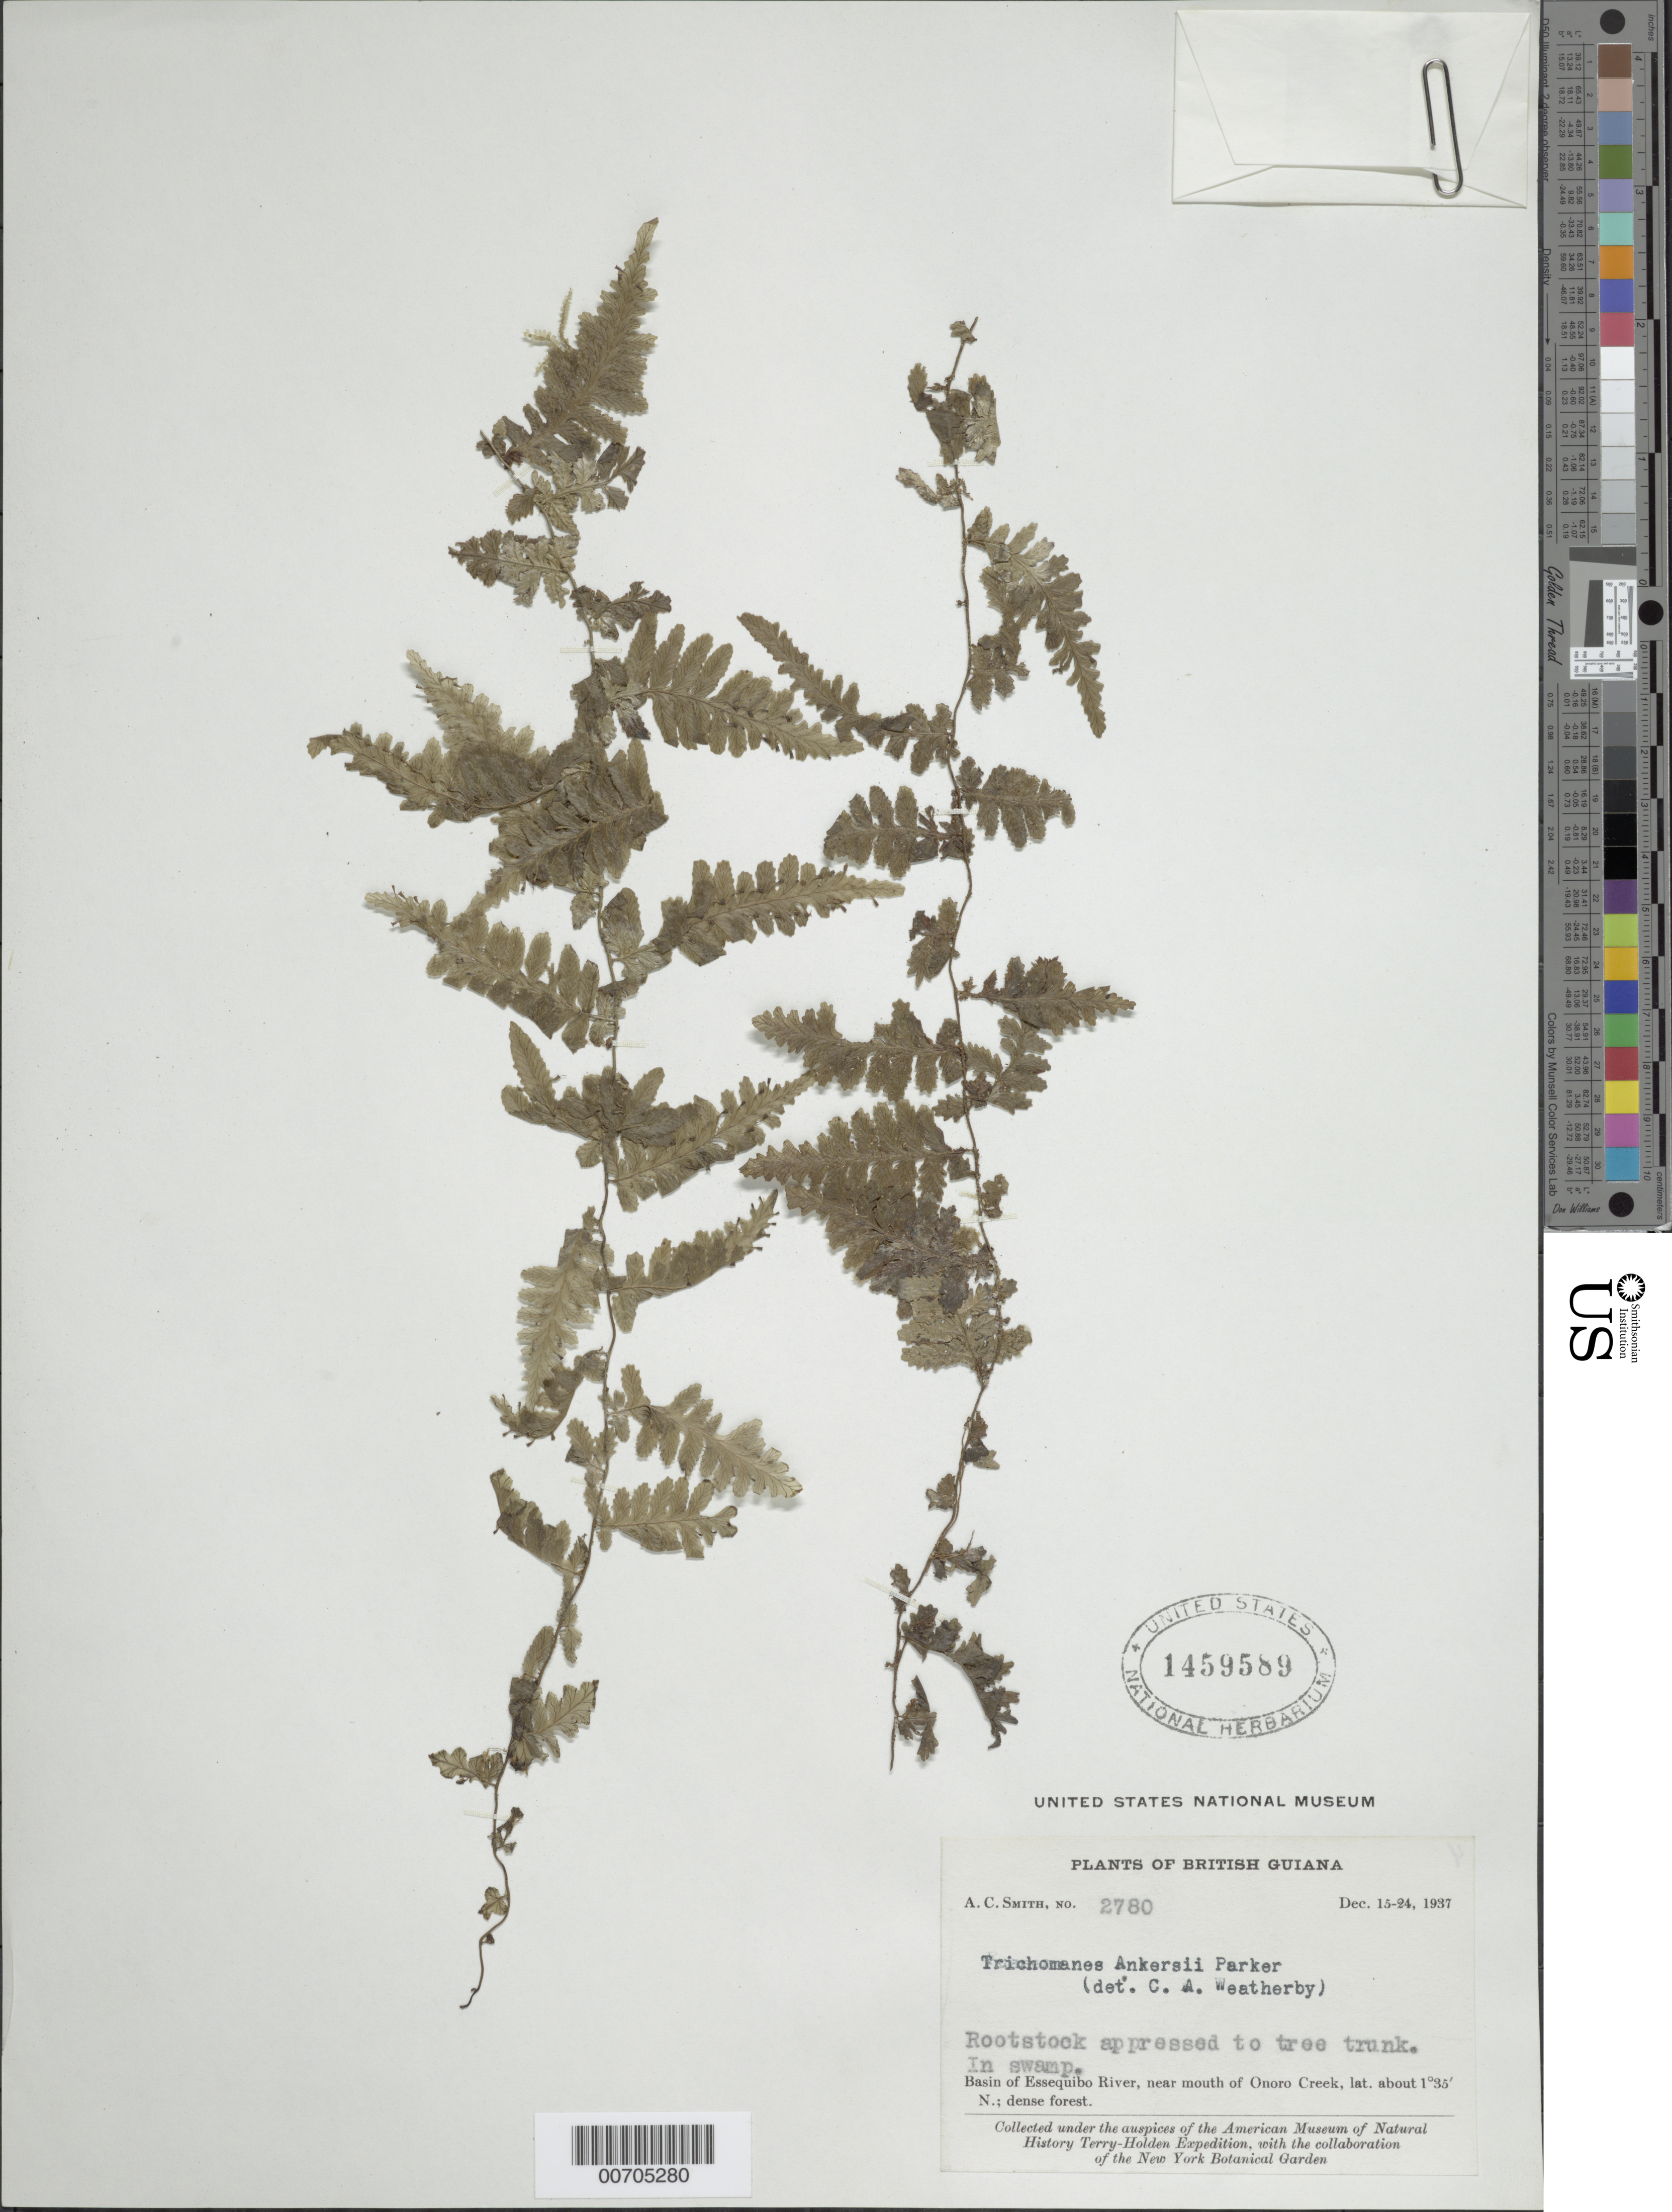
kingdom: Plantae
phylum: Tracheophyta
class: Polypodiopsida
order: Hymenophyllales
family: Hymenophyllaceae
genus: Trichomanes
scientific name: Trichomanes ankersii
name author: C. Parker ex Hook. & Grev.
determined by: Weatherby, C. A.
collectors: A. C. Smith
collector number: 2780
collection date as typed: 15-Dec-37 to 24-Dec-37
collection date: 1937-12-15/1937-12-24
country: Guyana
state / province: U. Takutu-U. Essequibo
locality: Onoro Creek (near mouth), Essequibo River basin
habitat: Swamp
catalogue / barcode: US 1459589